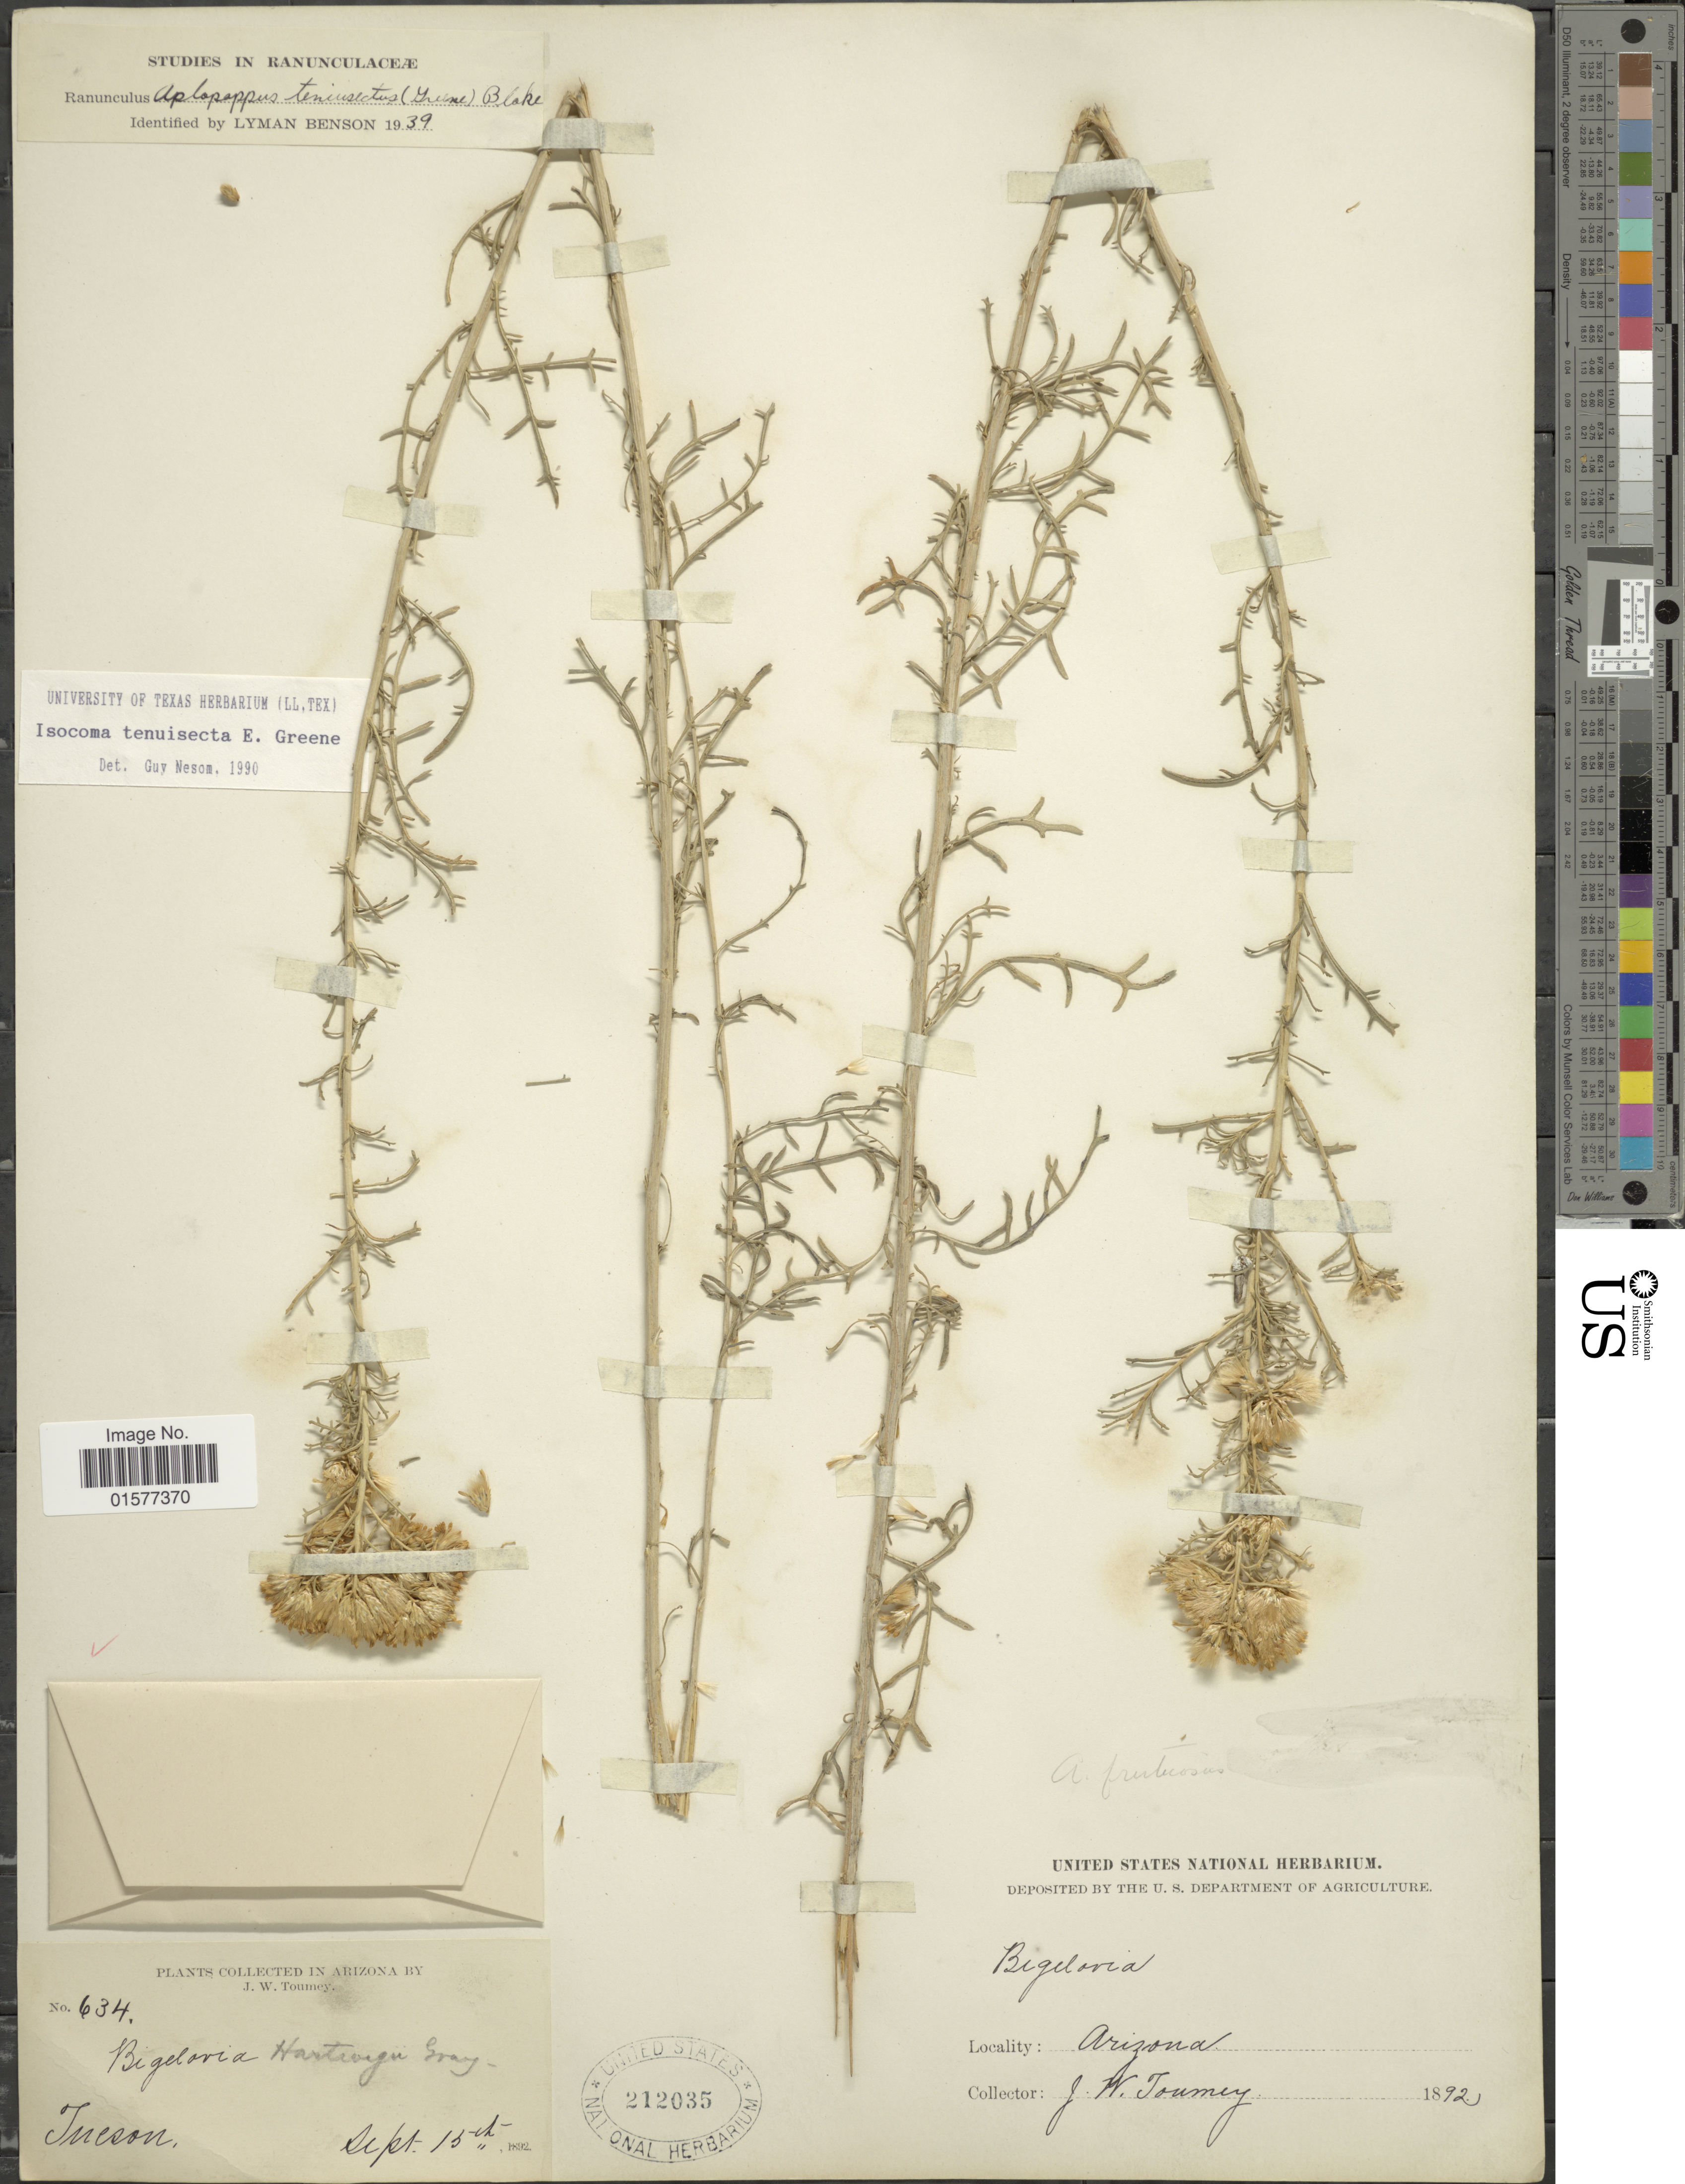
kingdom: Plantae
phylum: Tracheophyta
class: Magnoliopsida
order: Asterales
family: Asteraceae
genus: Isocoma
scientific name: Isocoma tenuisecta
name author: Greene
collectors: J. Tourney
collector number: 634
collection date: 1892-09-15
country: United States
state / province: Arizona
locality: Tucson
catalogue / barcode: US 212035